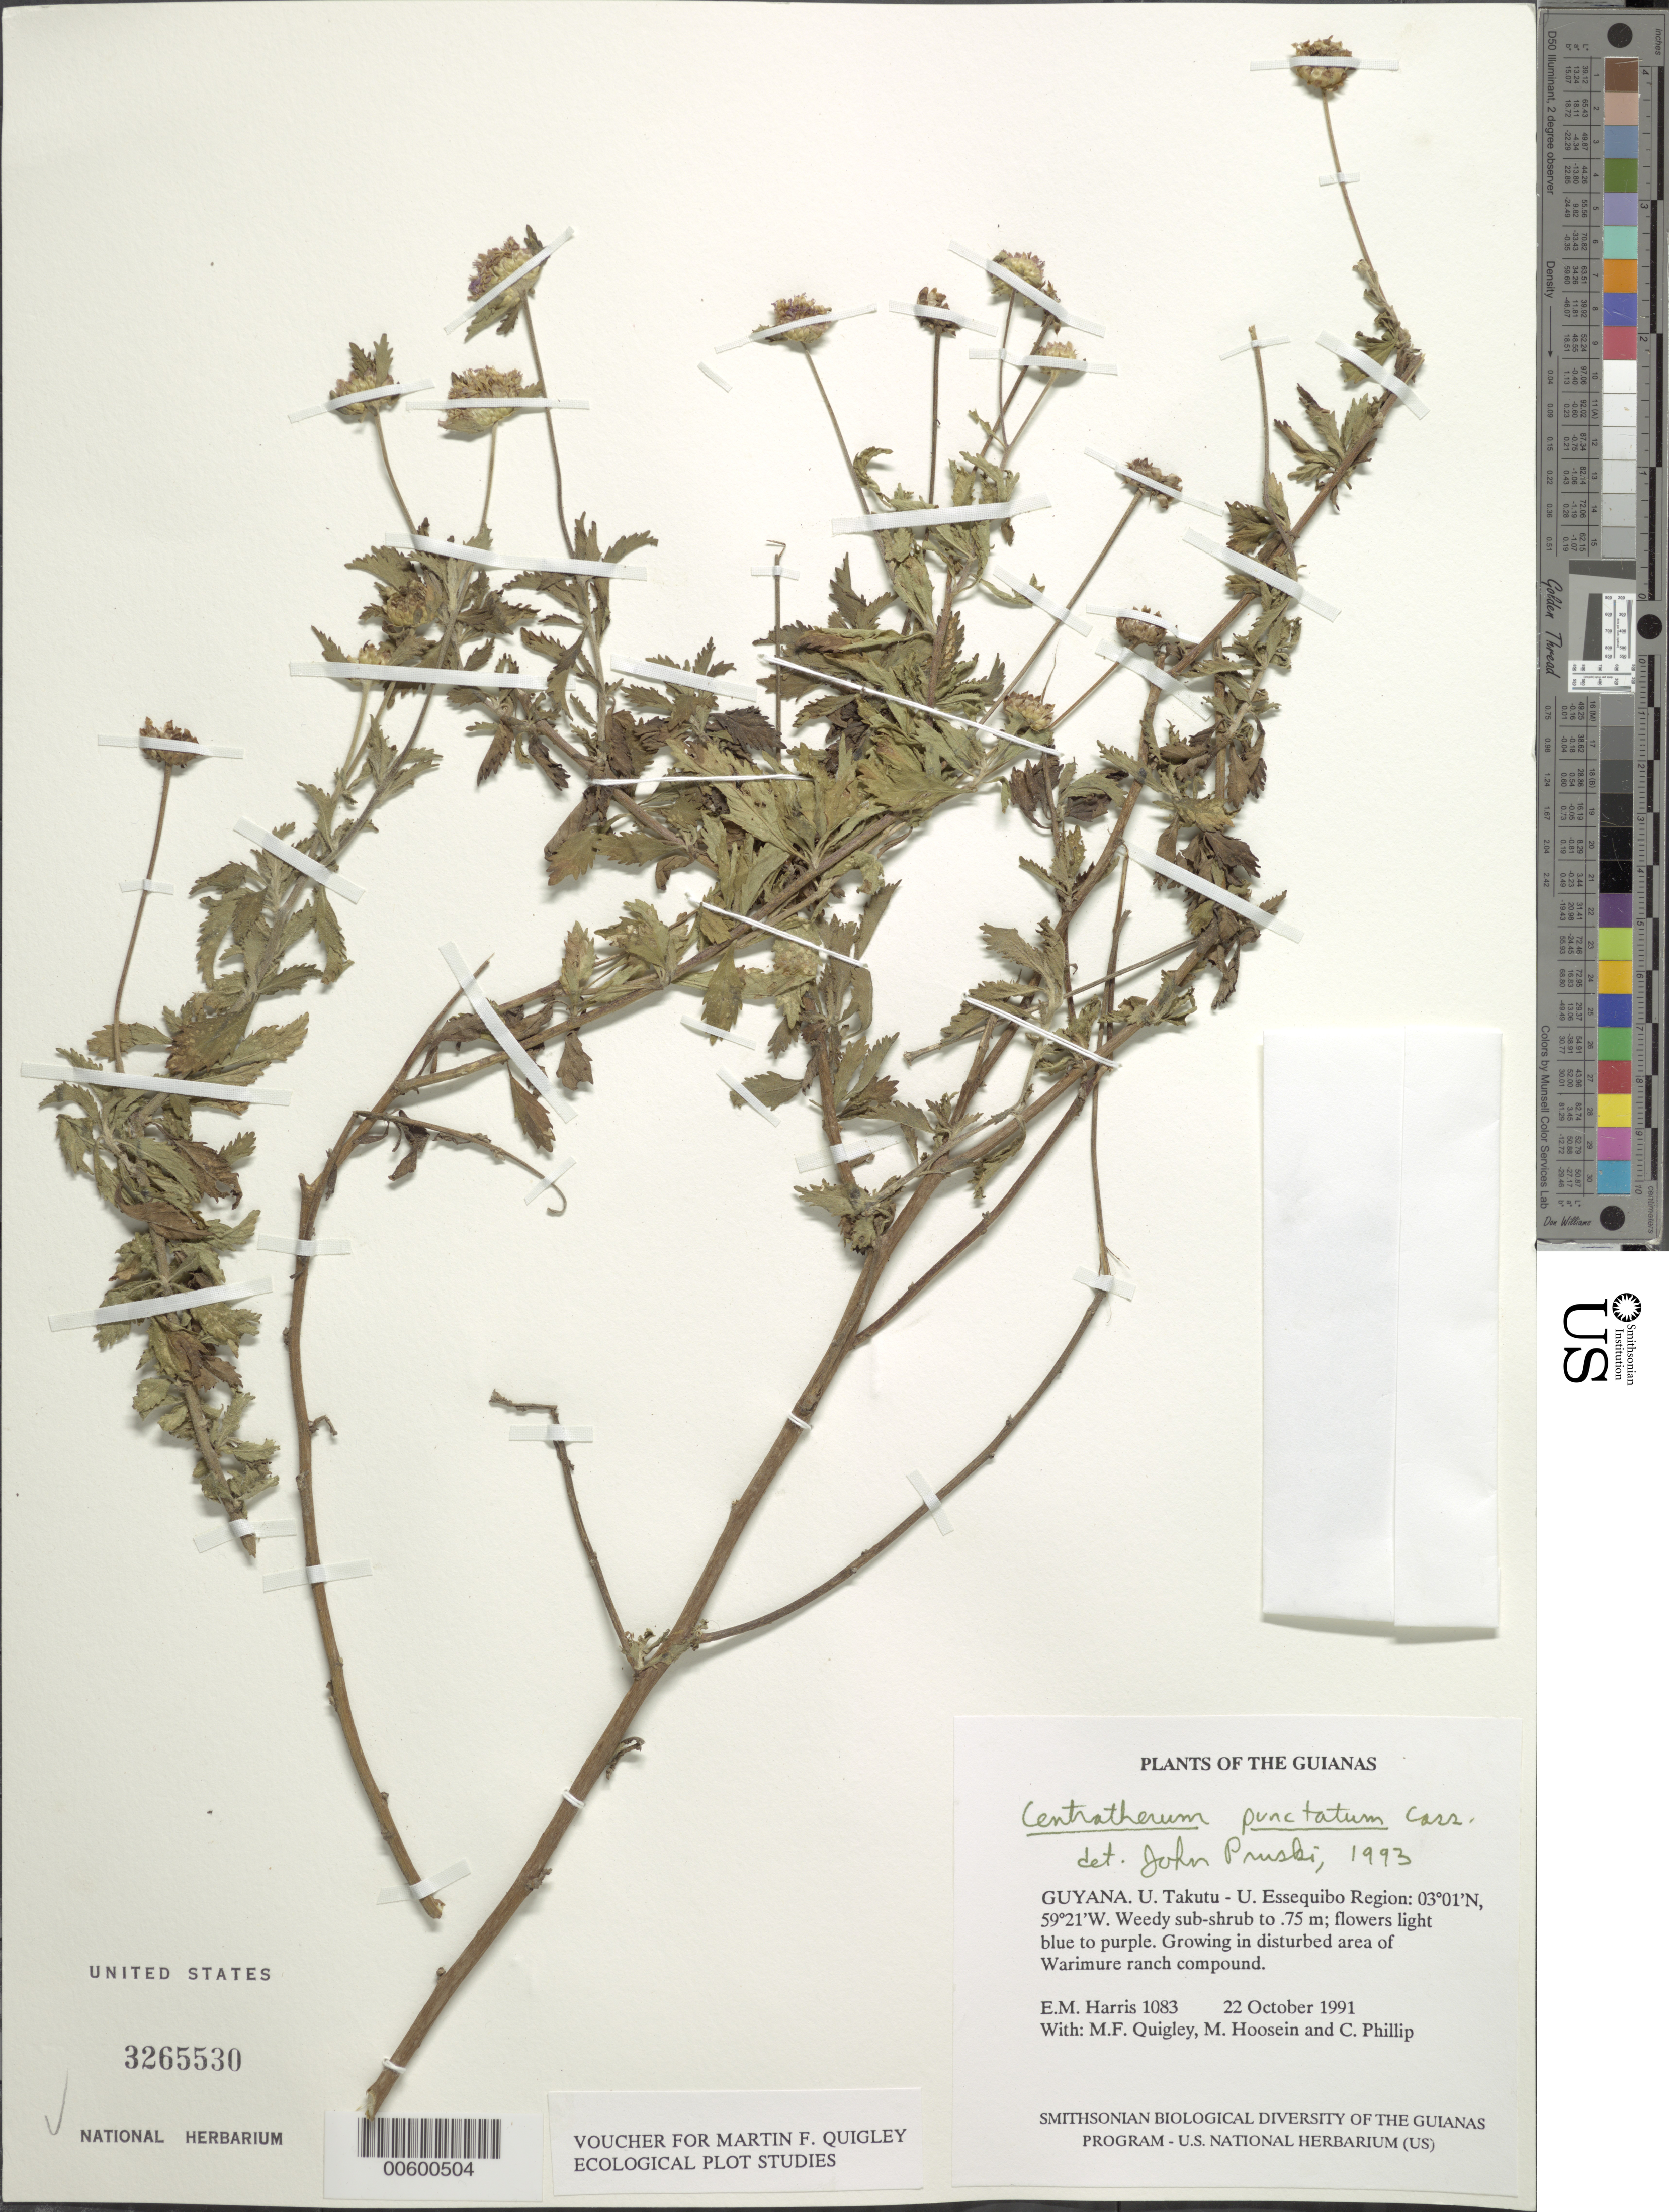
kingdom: Plantae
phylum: Tracheophyta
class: Magnoliopsida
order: Asterales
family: Asteraceae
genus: Centratherum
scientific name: Centratherum punctatum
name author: Cass.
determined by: Pruski, J. F.; Funk, V. A.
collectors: E. M. Harris, M. Quigley, M. Hossein & C. Phillip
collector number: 1083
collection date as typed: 22 October 1991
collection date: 1991-10-22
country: Guyana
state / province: U. Takutu-U. Essequibo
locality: Warimure Ranch; SE flank of Kanuku Mts. foothills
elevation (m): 120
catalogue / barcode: US 3265530